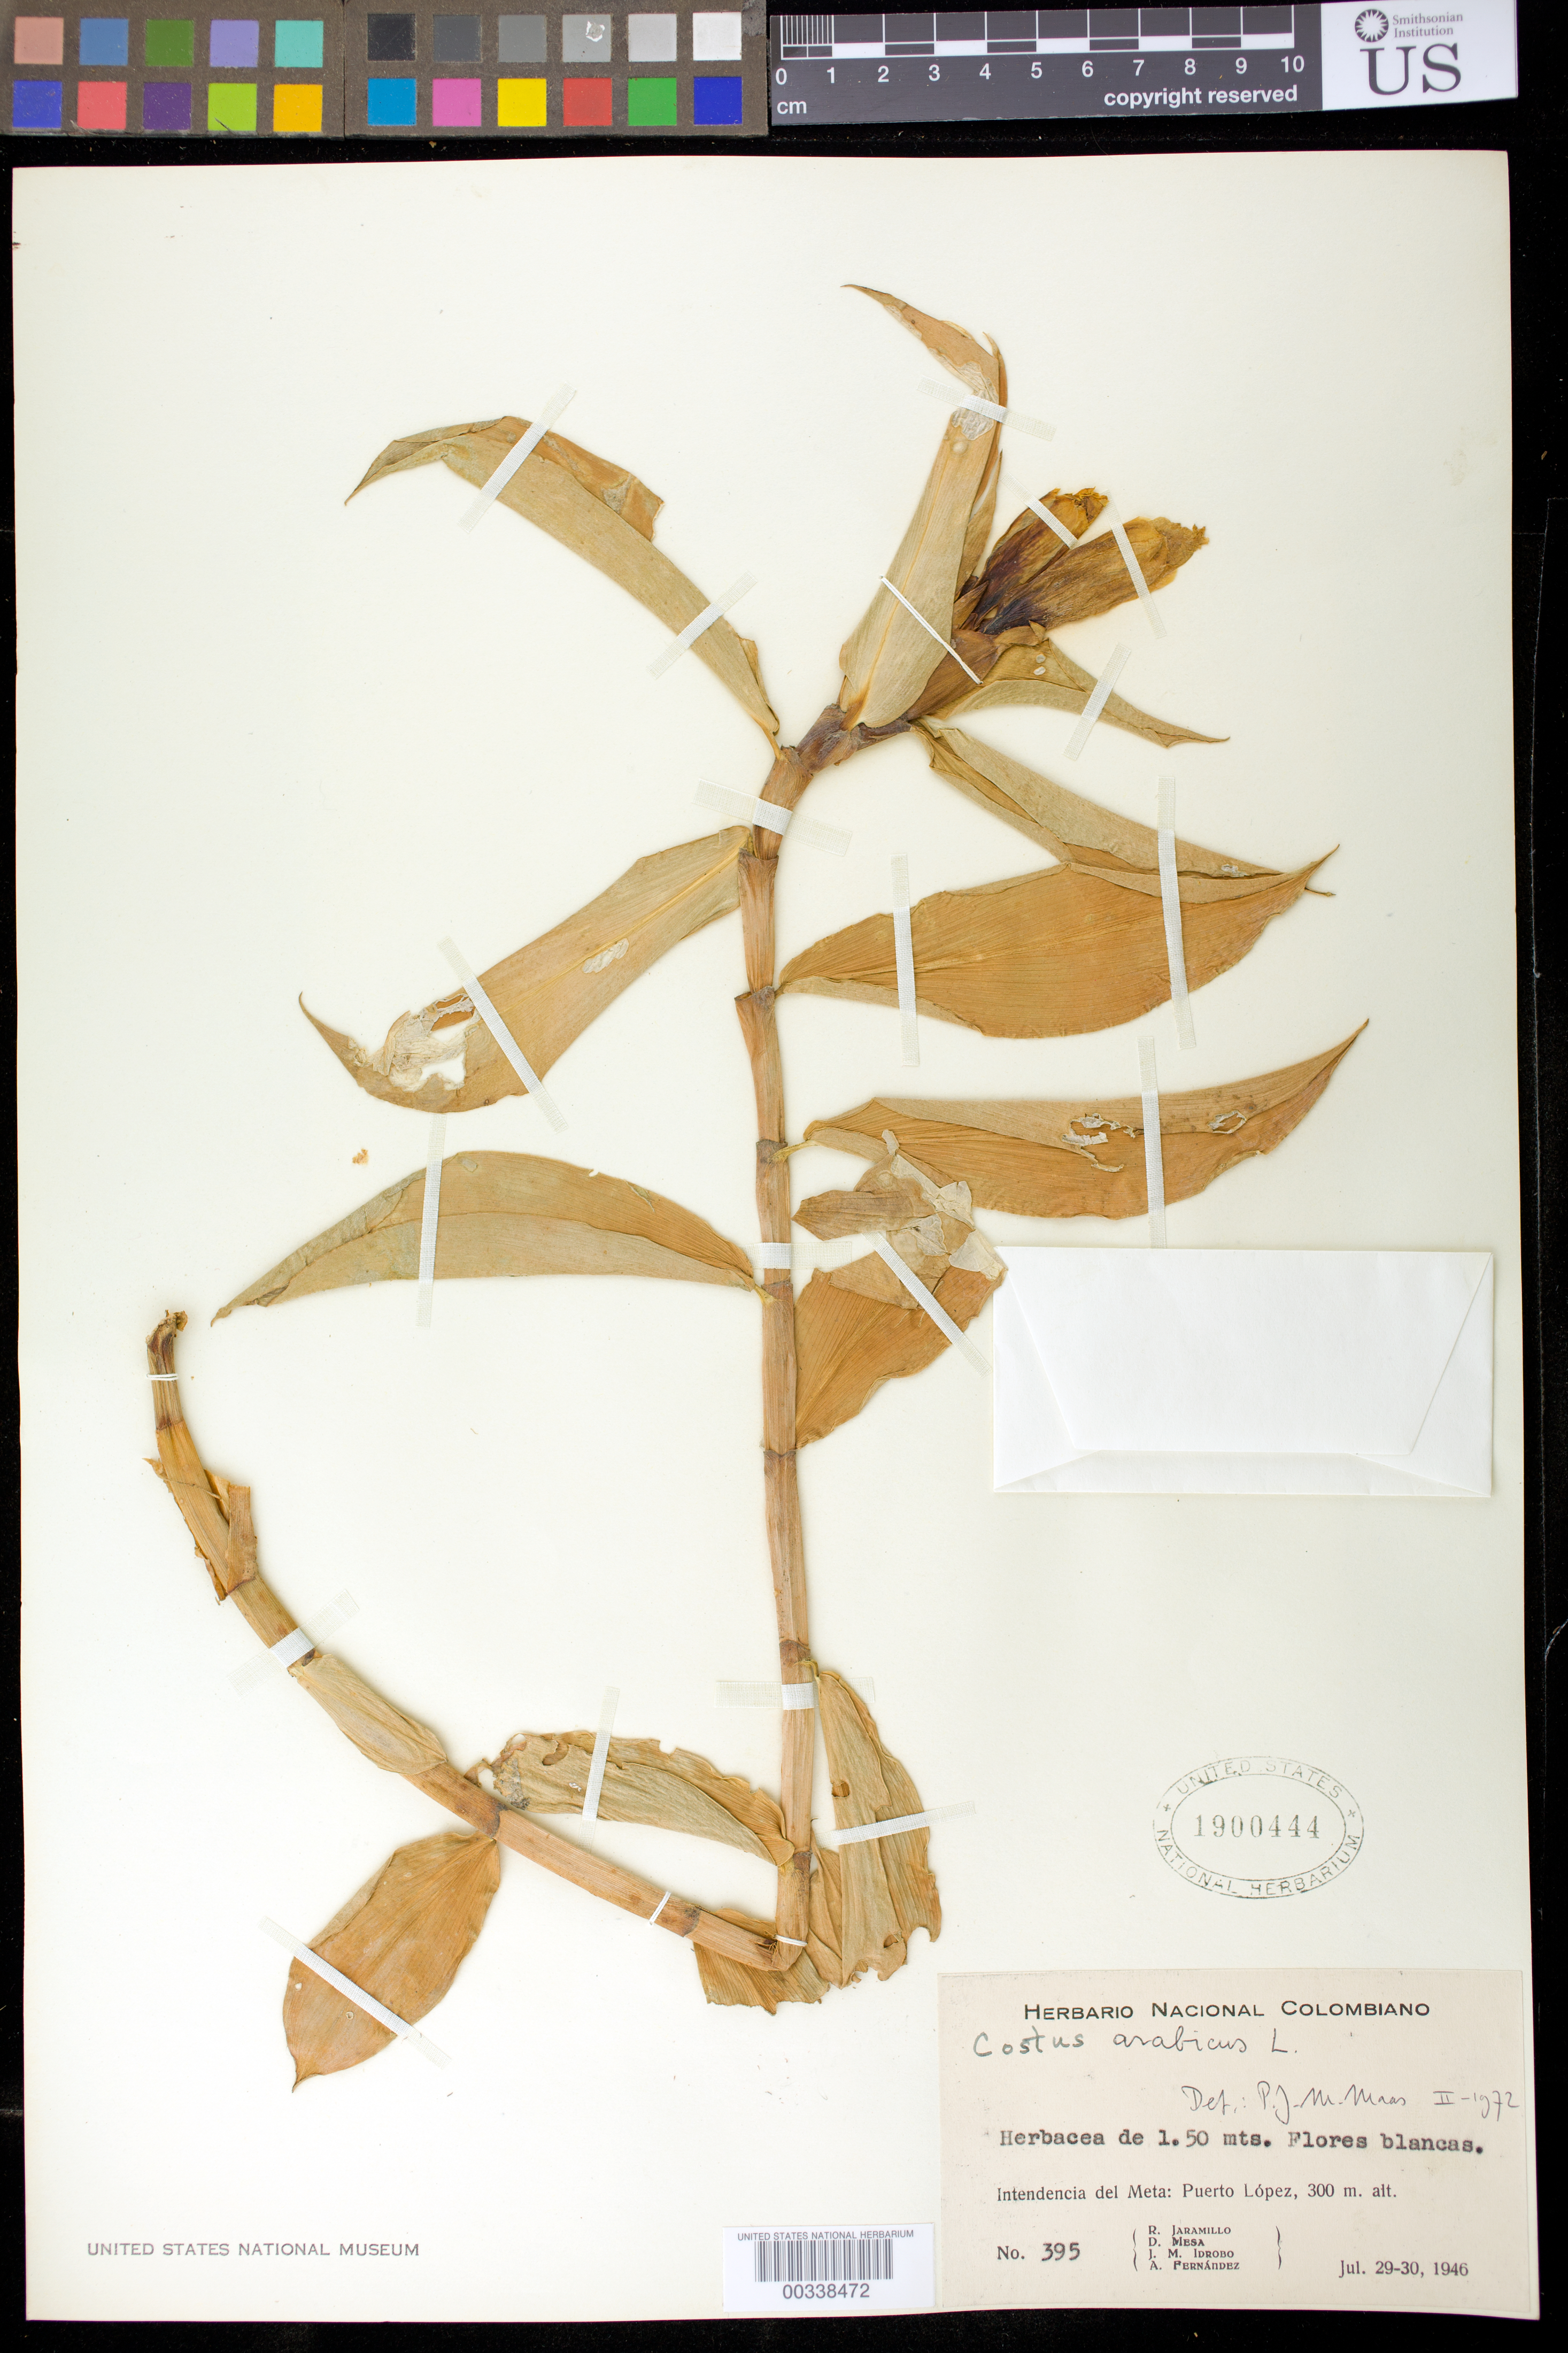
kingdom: Plantae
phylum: Tracheophyta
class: Liliopsida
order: Zingiberales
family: Costaceae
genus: Costus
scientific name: Costus arabicus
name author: L.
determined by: Maas, Paul J. M.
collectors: R. Jaramillo M., D. Mesa, J. M. Idrobo & Á. Fernández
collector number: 395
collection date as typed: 29 Jul 1946 to 30 Jul 1946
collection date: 1946-07-29/1946-07-30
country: Colombia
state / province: Meta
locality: Puerto Lopez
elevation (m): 300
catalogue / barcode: US 1900444